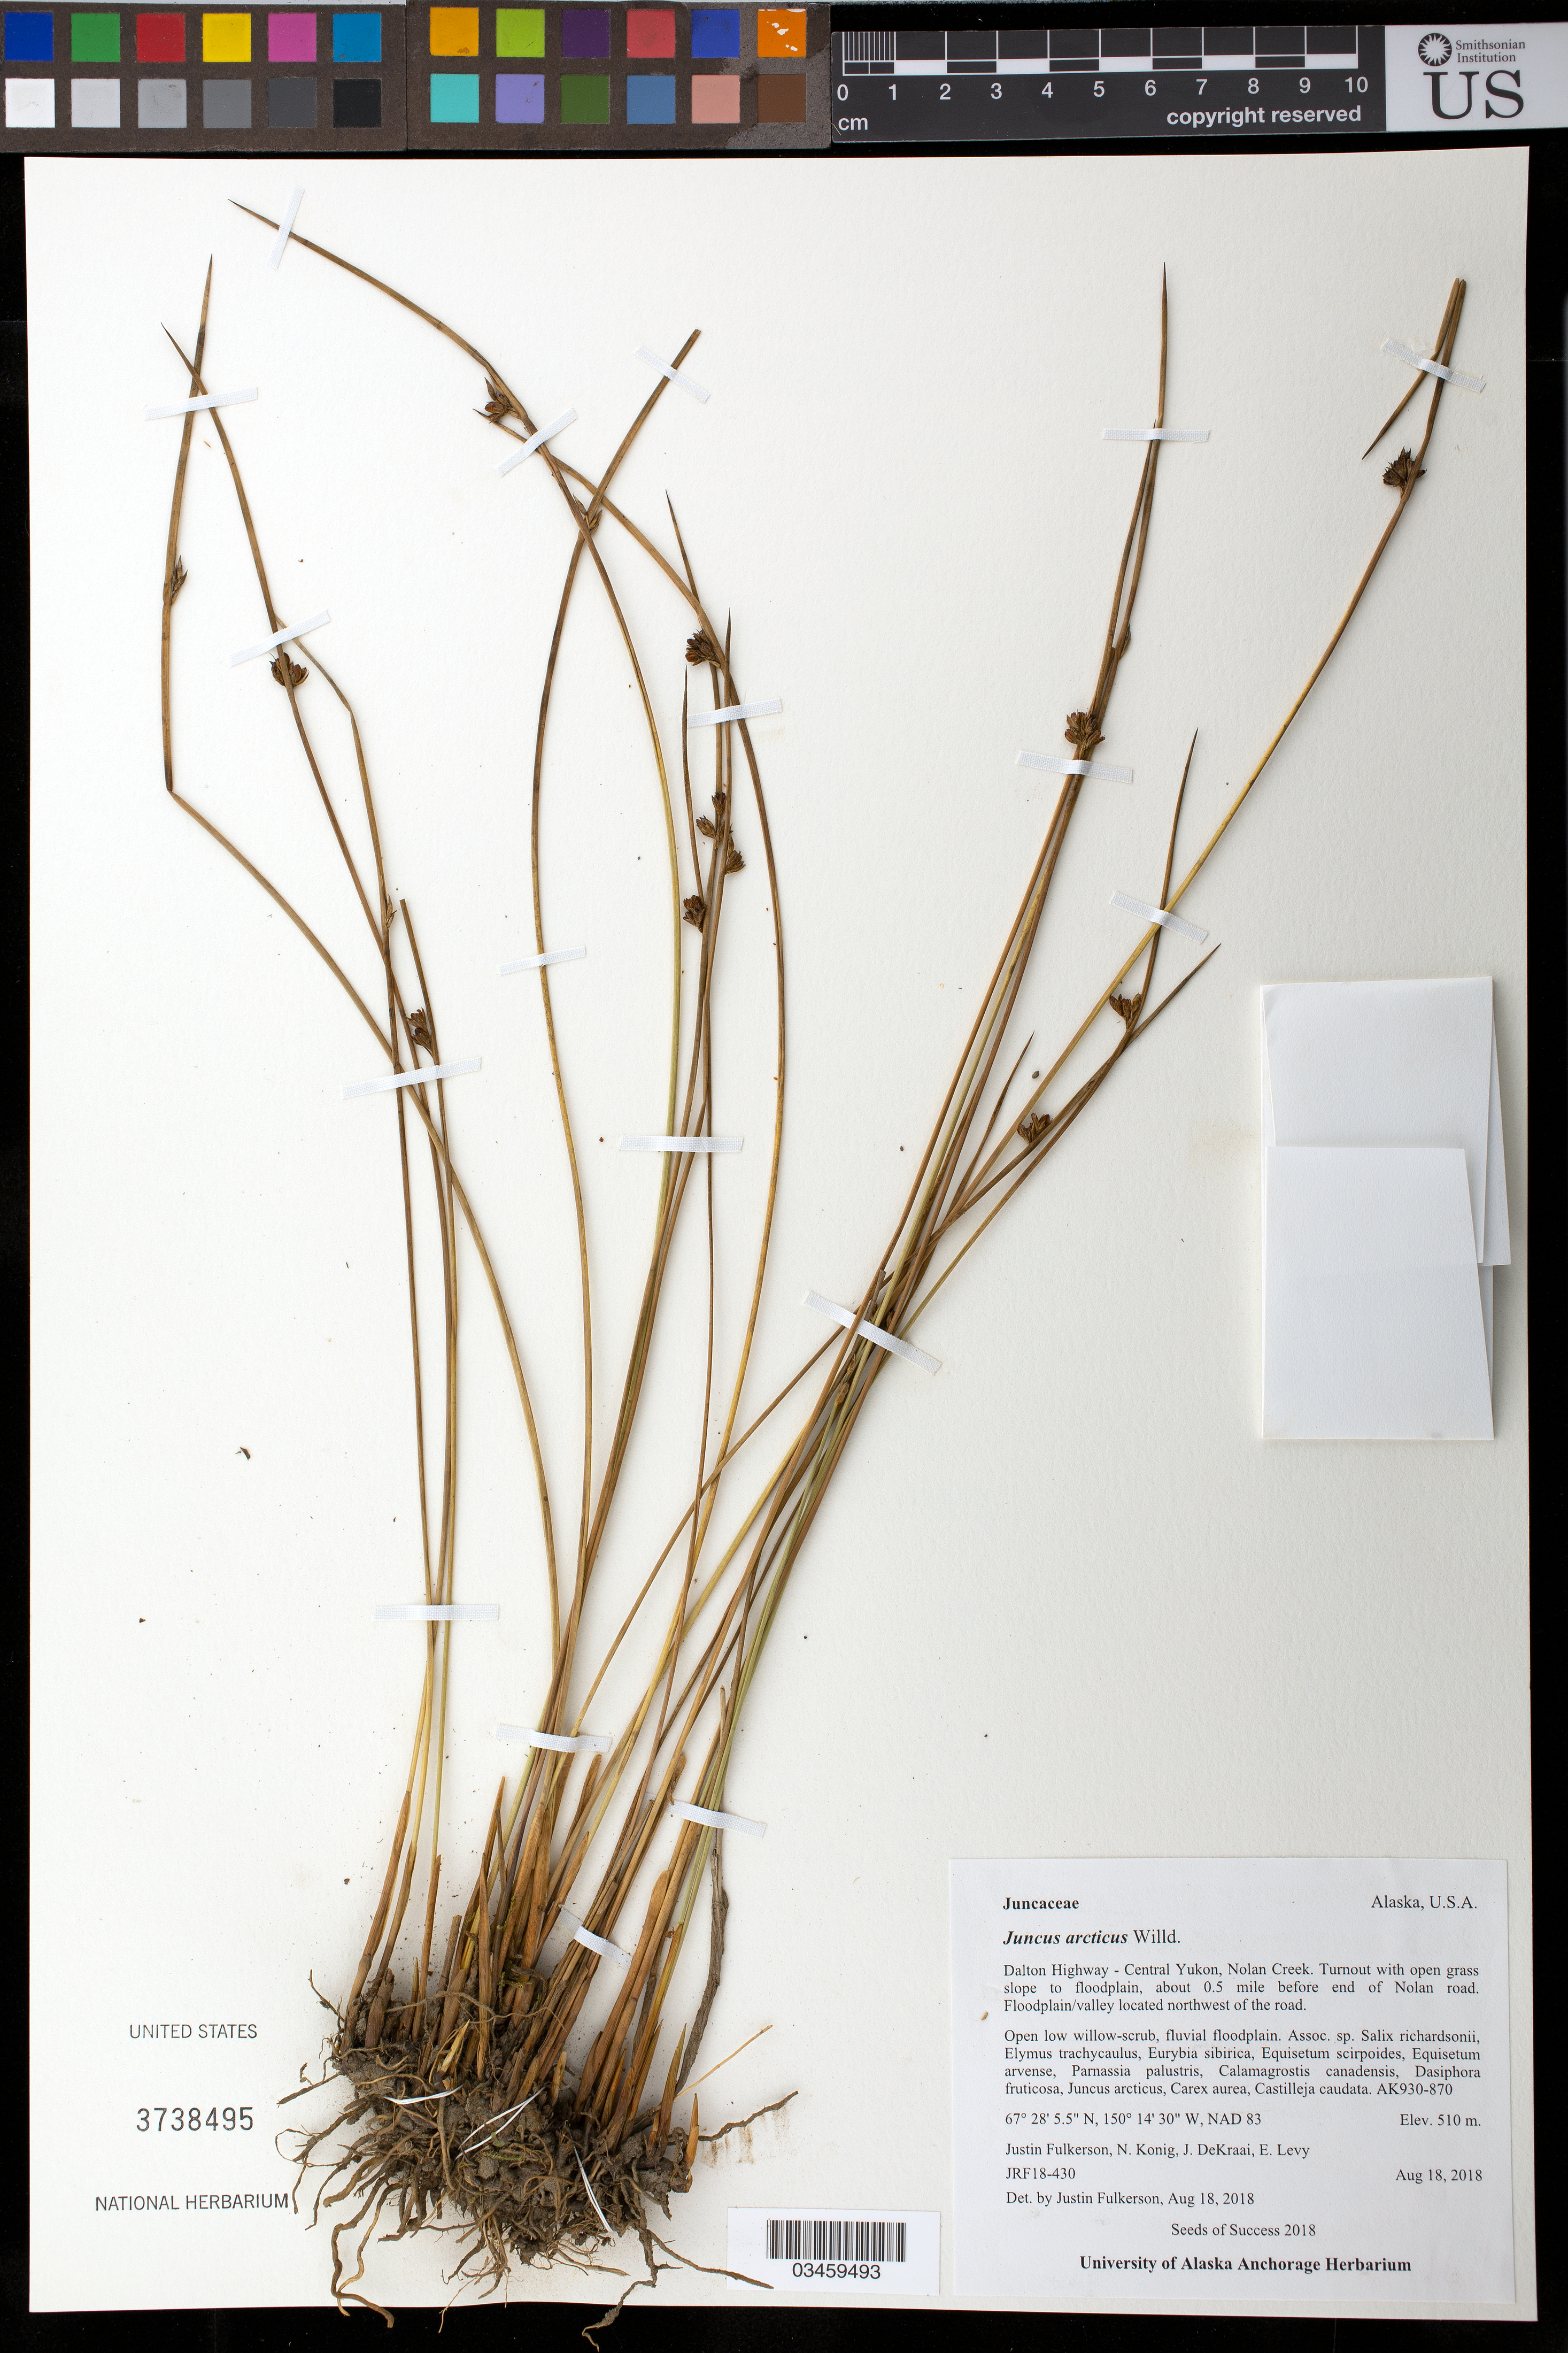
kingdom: Plantae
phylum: Tracheophyta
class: Liliopsida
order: Poales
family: Juncaceae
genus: Juncus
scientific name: Juncus arcticus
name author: Willd.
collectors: J. Fulkerson, N. Konig, E. Levy & J. Dekraai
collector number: JRF18-430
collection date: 2018-08-18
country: United States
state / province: Alaska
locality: Dalton Hwy-Central Yukon, Nolan Creek, turnout with open grass slope to floodplain, 0.5 mi before end of Nolan road, floodplain/valley located NW of the road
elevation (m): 510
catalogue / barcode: US 3738495